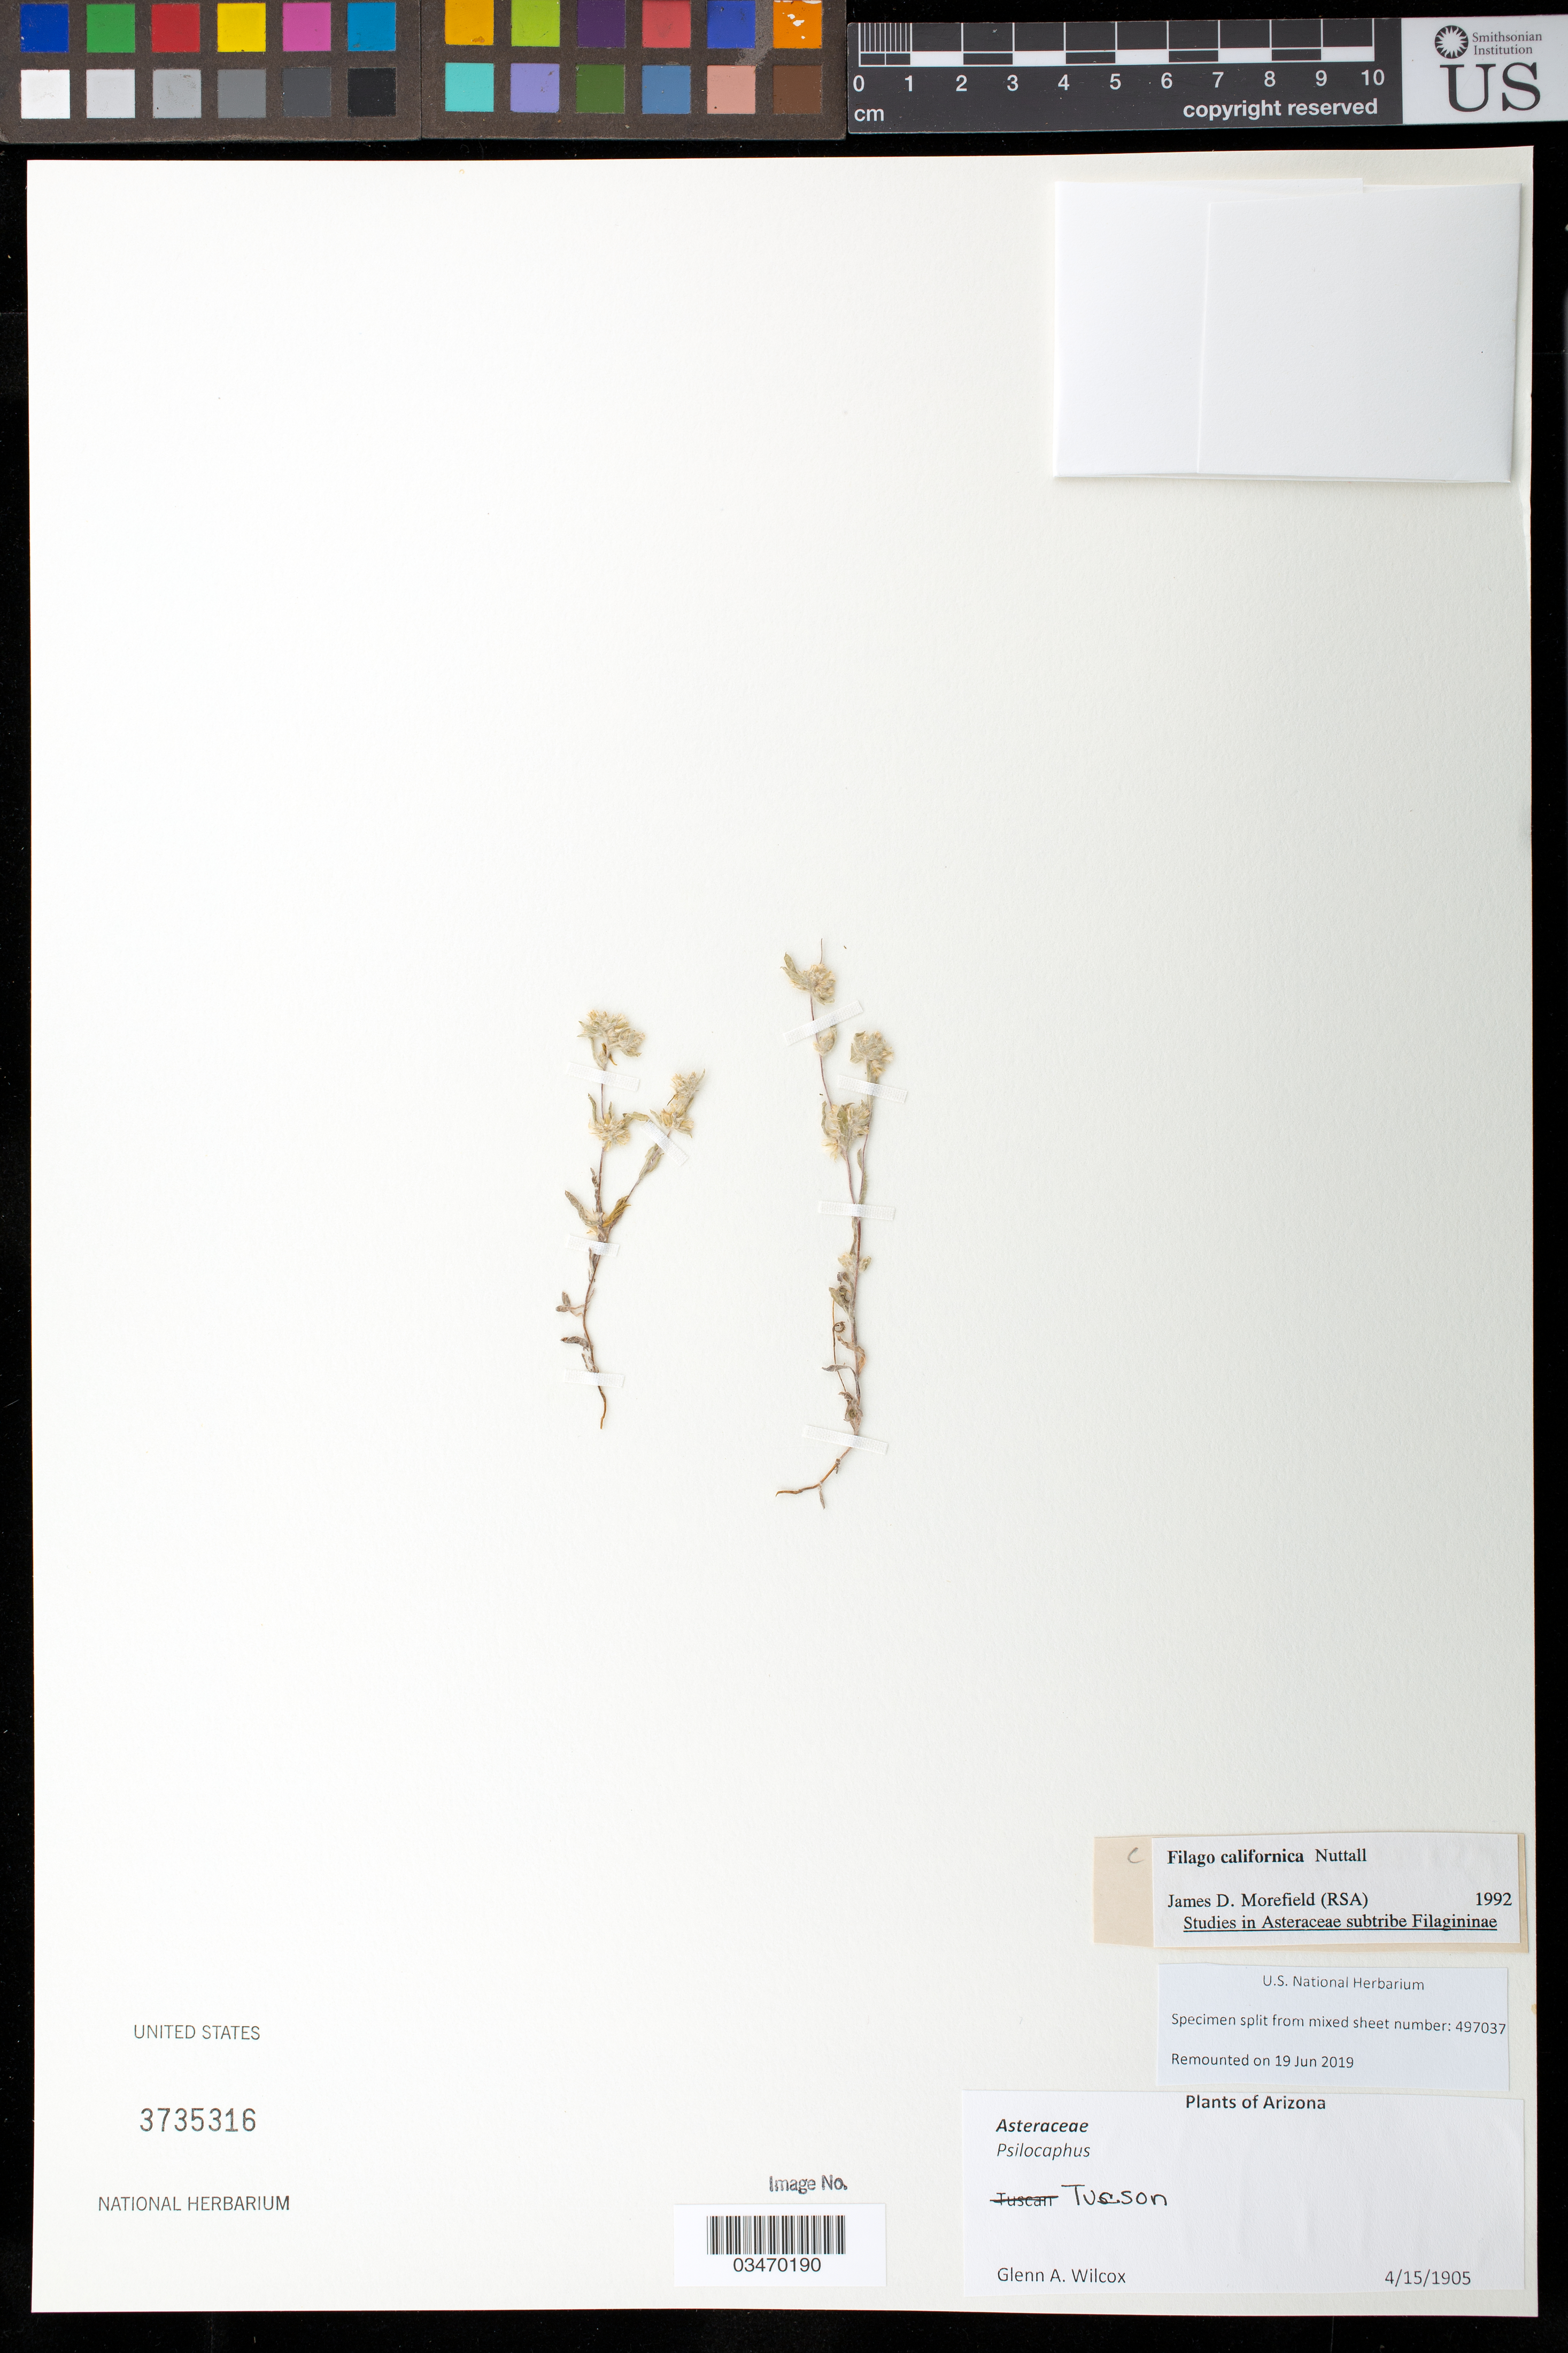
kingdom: Plantae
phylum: Tracheophyta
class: Magnoliopsida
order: Asterales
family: Asteraceae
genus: Filago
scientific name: Filago californica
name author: Nutt.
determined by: Morefield, James D., (RSA), Rancho Santa Ana Botanic Garden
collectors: Mrs. G. Wilcox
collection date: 1905-04-15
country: United States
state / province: Arizona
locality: Tucson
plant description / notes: Mixed sheet split from this sheet 497037. Remounted on 19 Jun 2019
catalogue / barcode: US 3735316